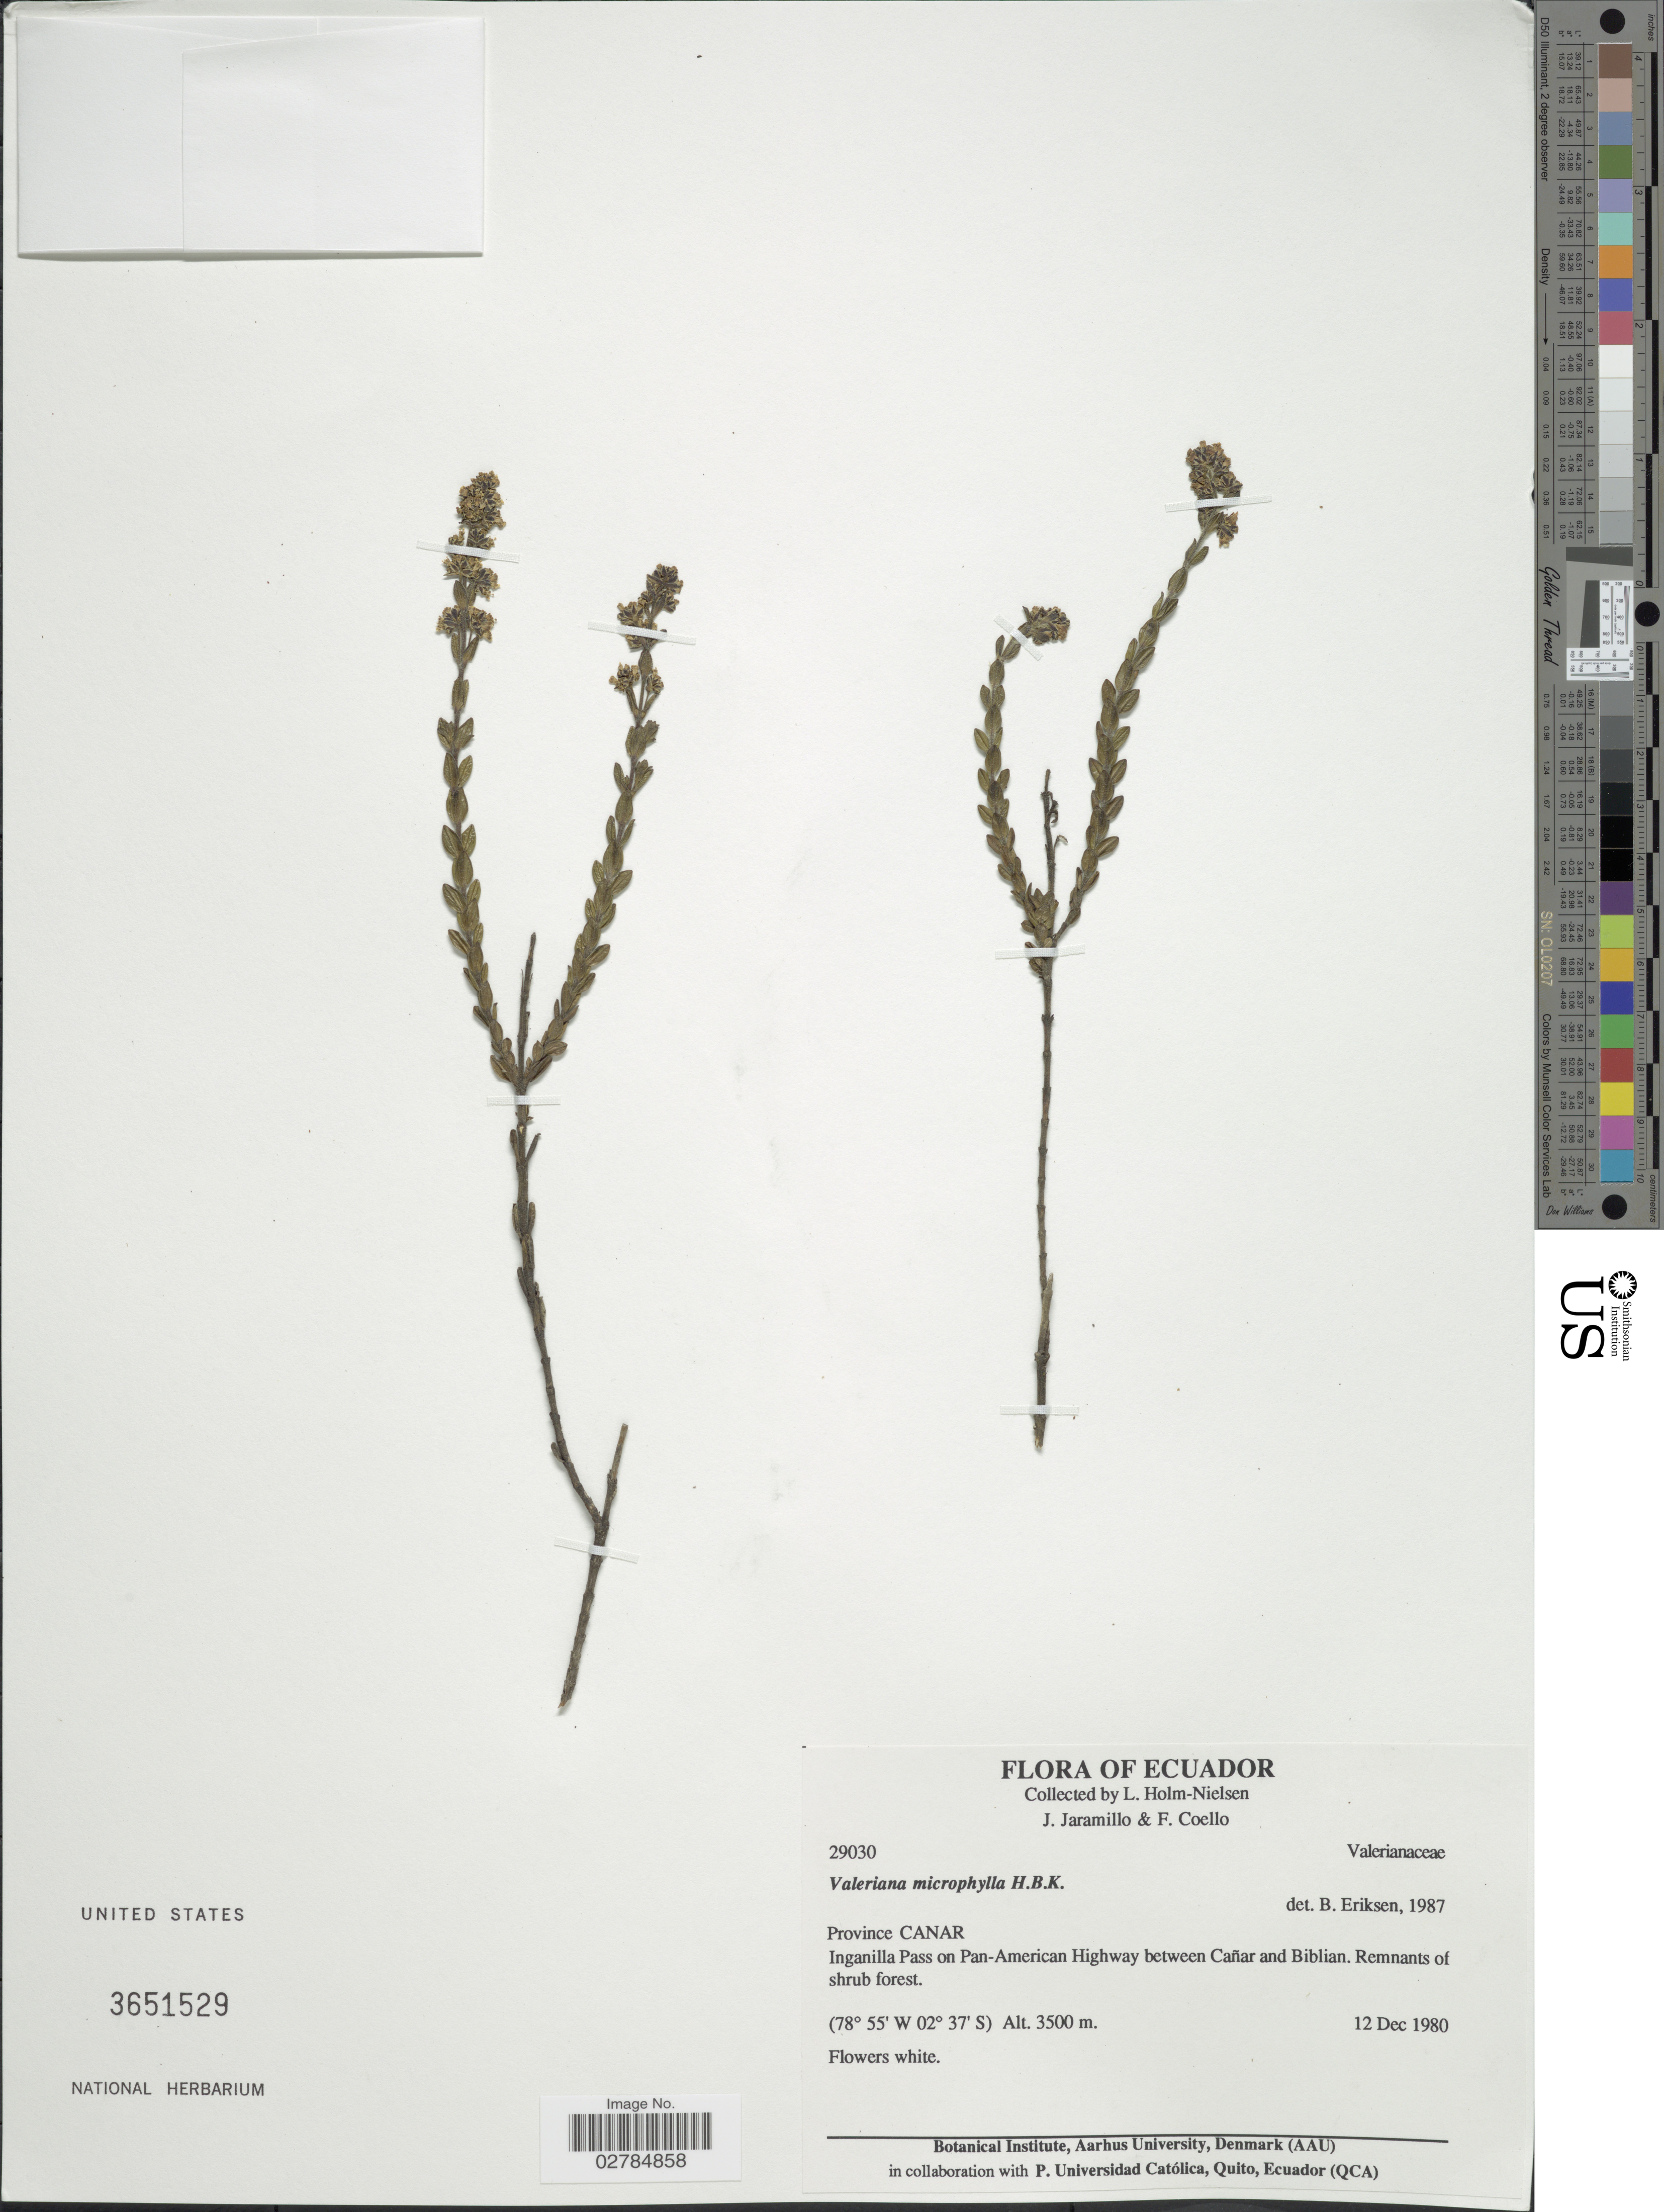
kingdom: Plantae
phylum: Tracheophyta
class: Magnoliopsida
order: Dipsacales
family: Caprifoliaceae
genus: Valeriana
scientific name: Valeriana microphylla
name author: Kunth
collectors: L. Holm-Nielsen, J. Jaramillo & F. Coello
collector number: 29030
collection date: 1980-12-12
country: Ecuador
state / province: Cañar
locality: Inganilla Pass on Pan-American Highway between Cañar and Biblian.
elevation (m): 3500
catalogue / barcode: US 3651529